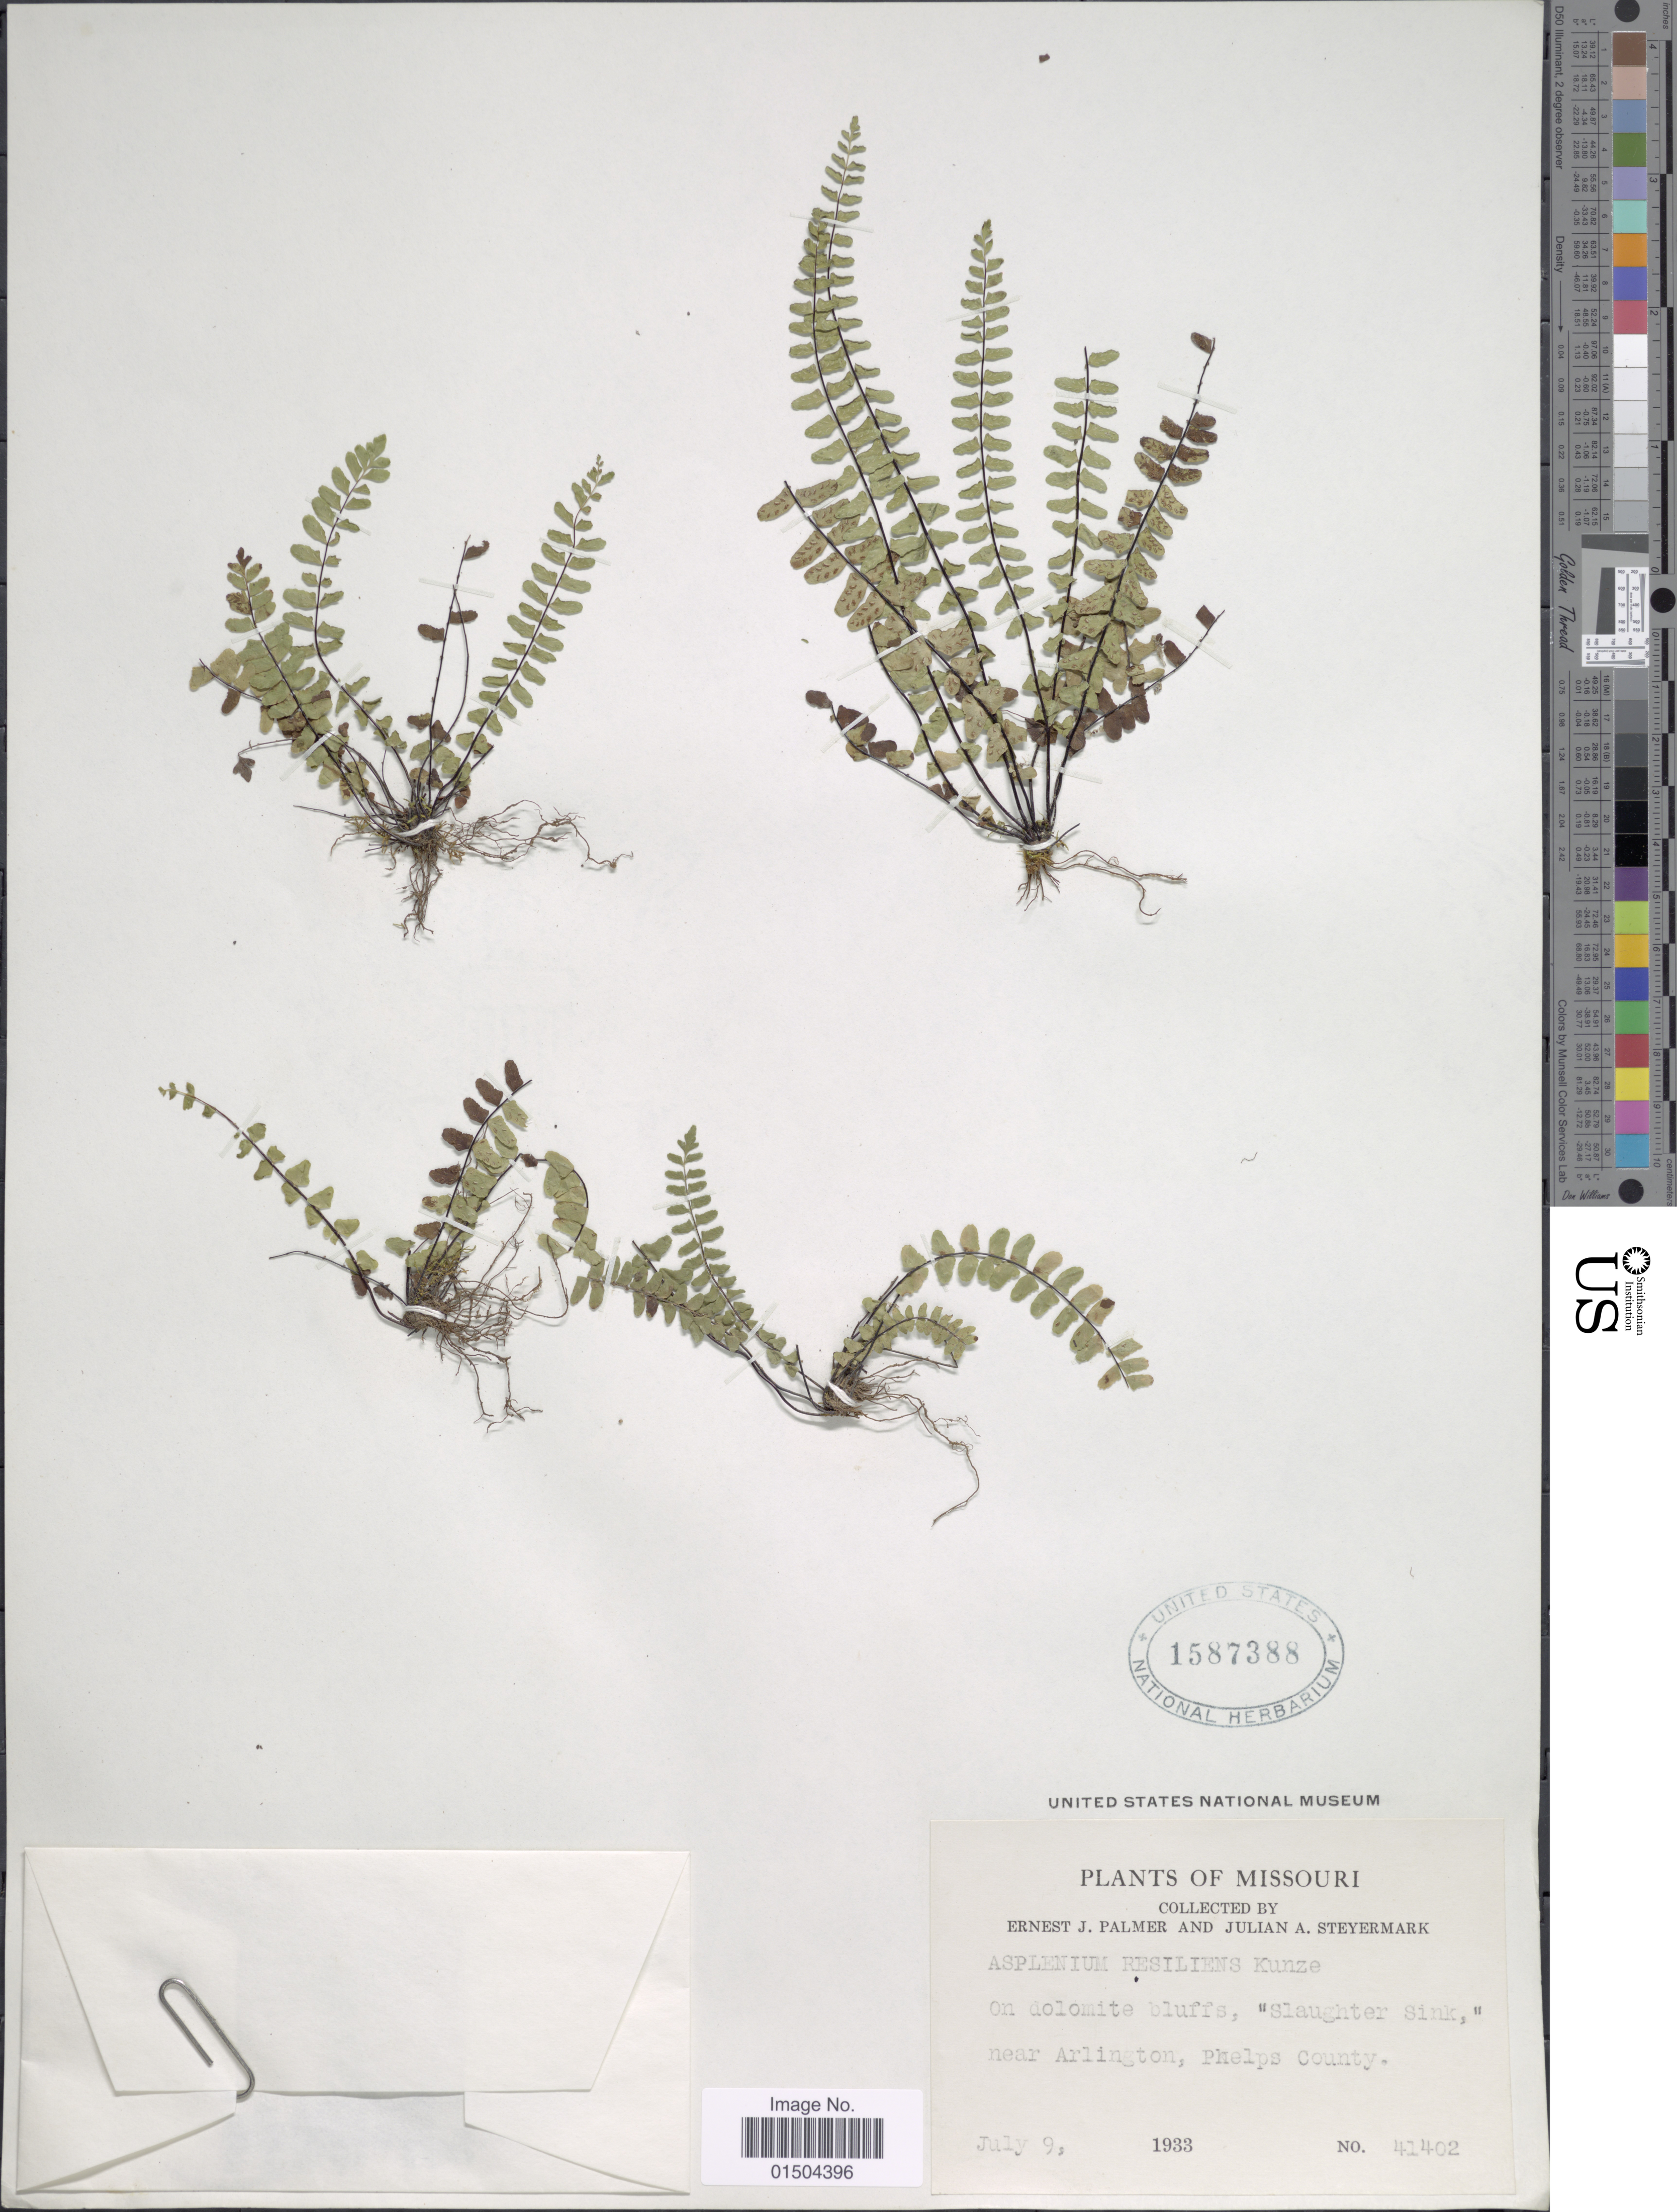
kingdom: Plantae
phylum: Tracheophyta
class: Polypodiopsida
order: Polypodiales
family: Aspleniaceae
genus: Asplenium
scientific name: Asplenium resiliens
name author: Kunze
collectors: E. J. Palmer & J. Steyermark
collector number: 41402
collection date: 1933-07-09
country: United States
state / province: Missouri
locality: On dolomite bluffs, "Slaughter Sink", near Arlington, Phelps County.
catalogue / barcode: US 1587388